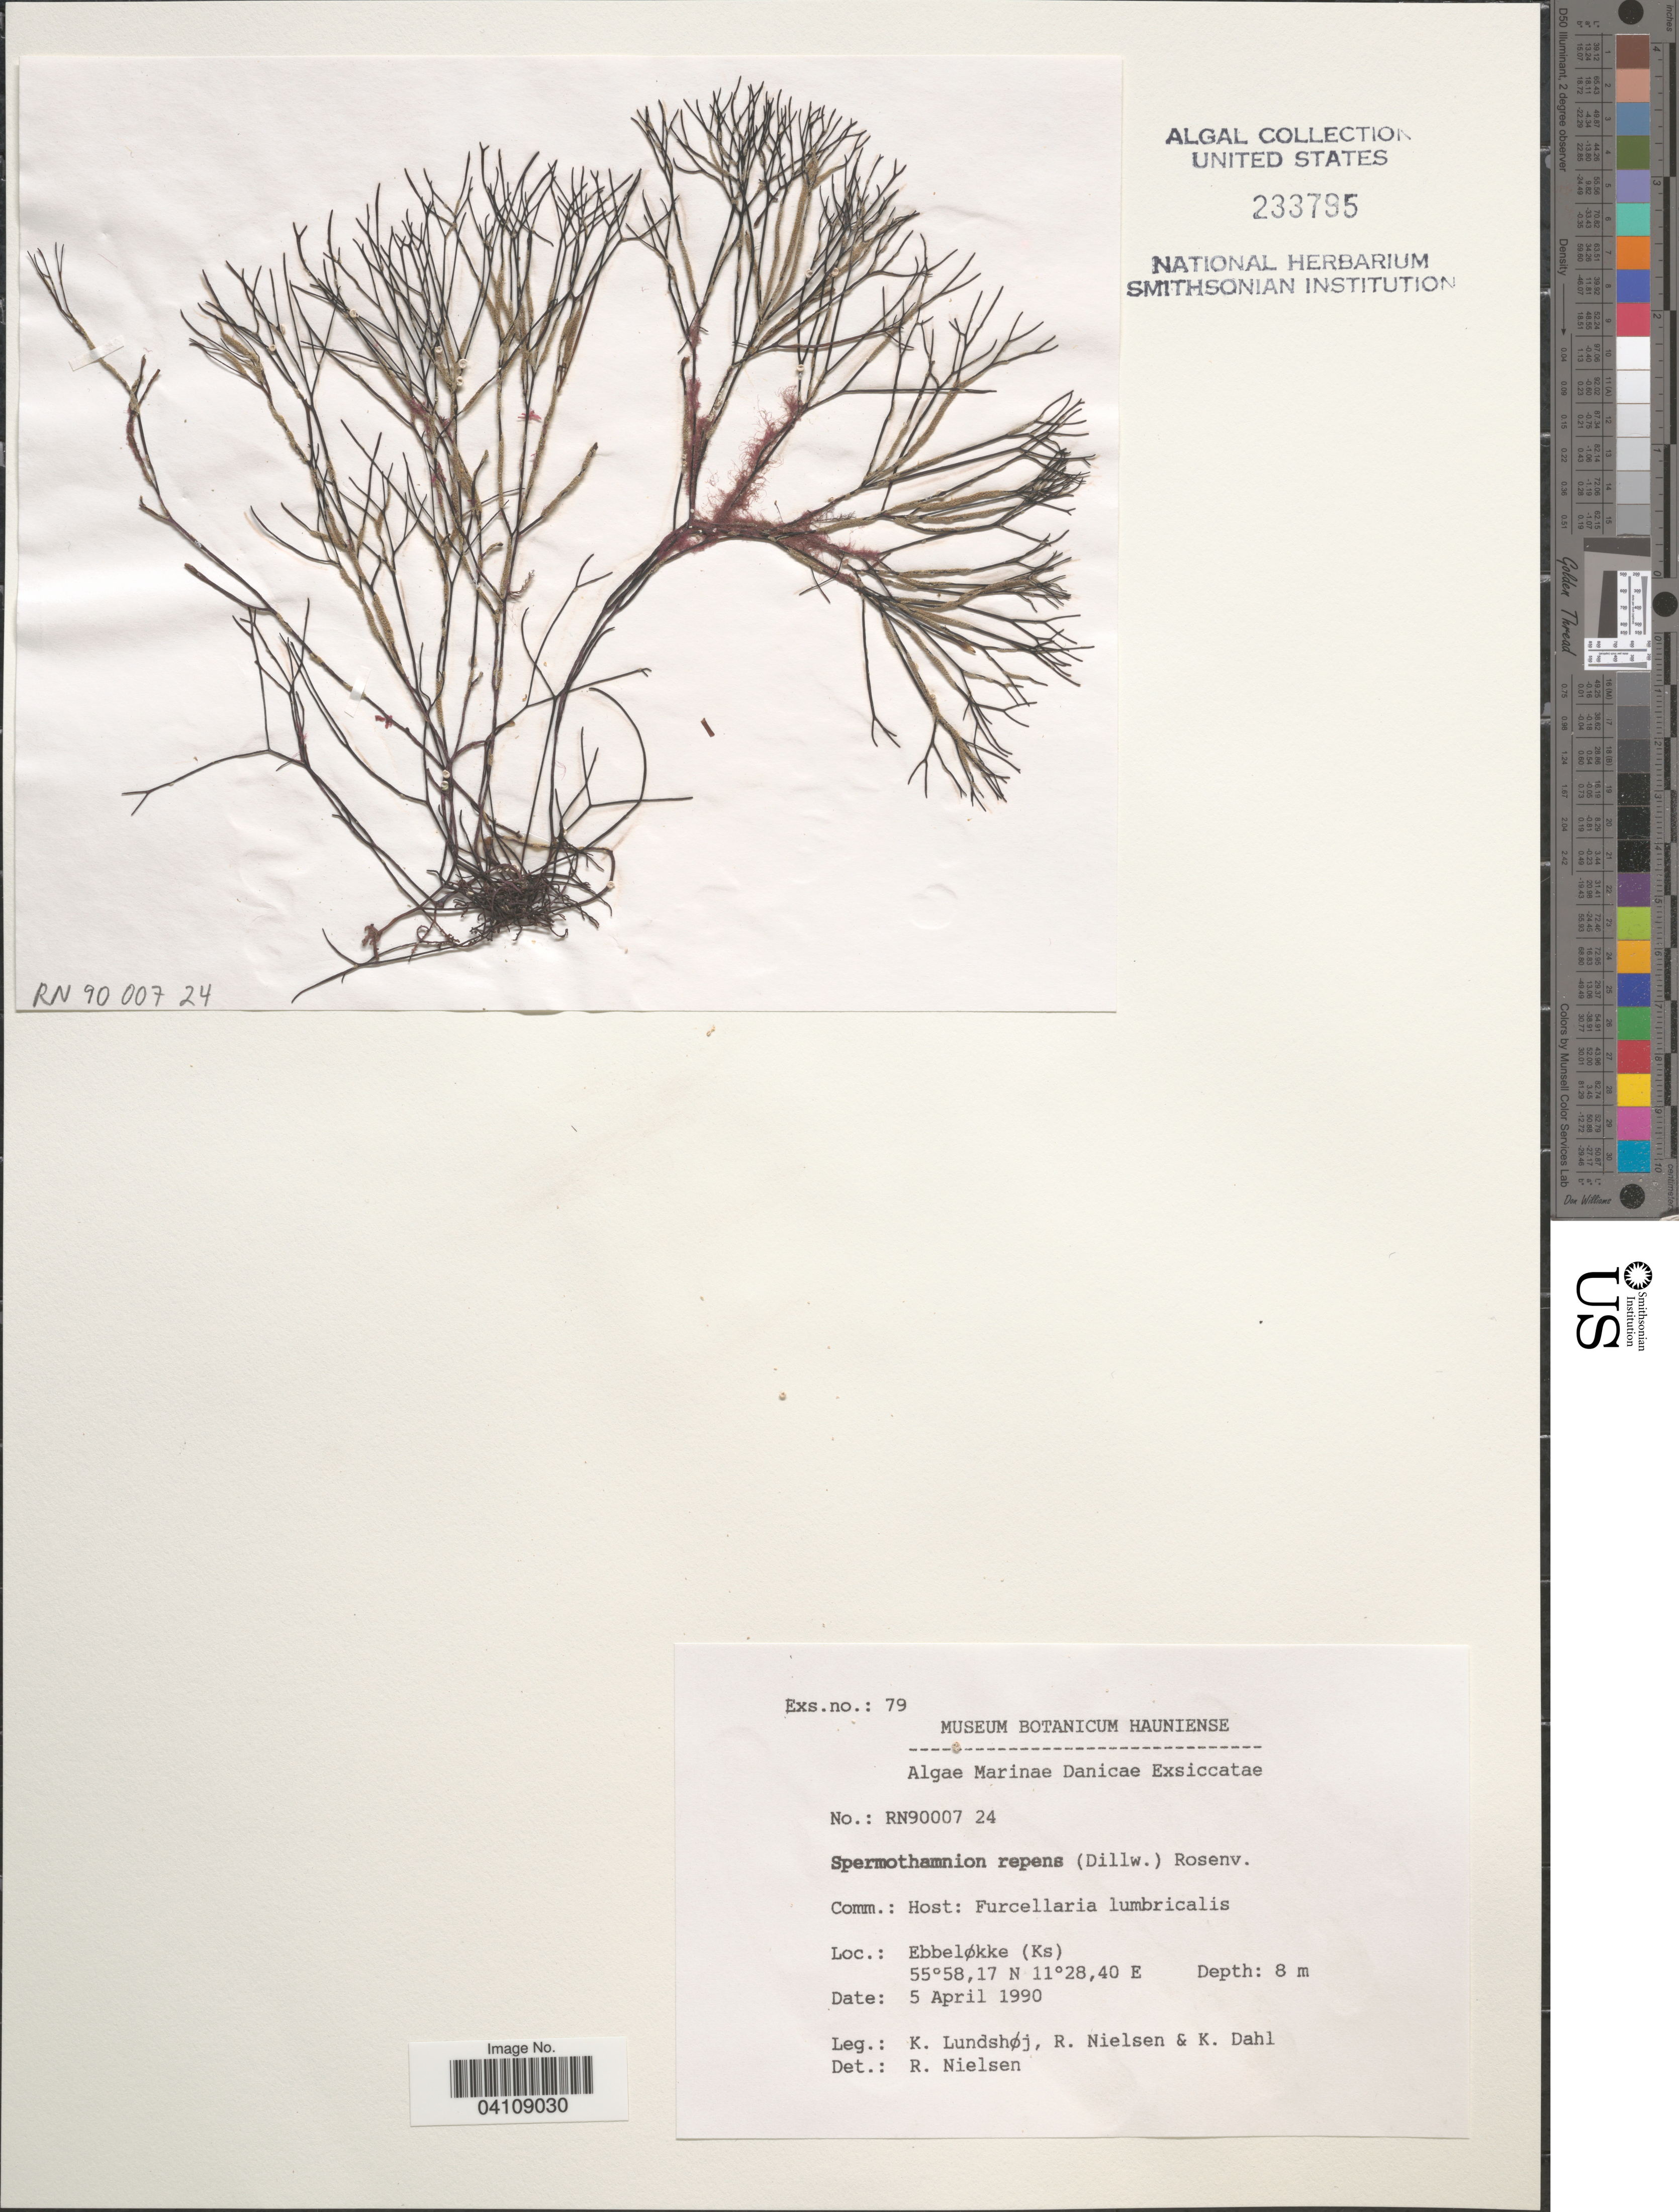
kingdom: Plantae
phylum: Rhodophyta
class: Florideophyceae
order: Ceramiales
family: Wrangeliaceae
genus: Spermothamnion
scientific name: Spermothamnion repens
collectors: K. Lundshøj, R. Nielsen & K. Dahl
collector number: RN90007 24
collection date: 1990-04-05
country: Denmark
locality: Danicae. Ebbeløkke (Ks).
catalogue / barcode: US 233795